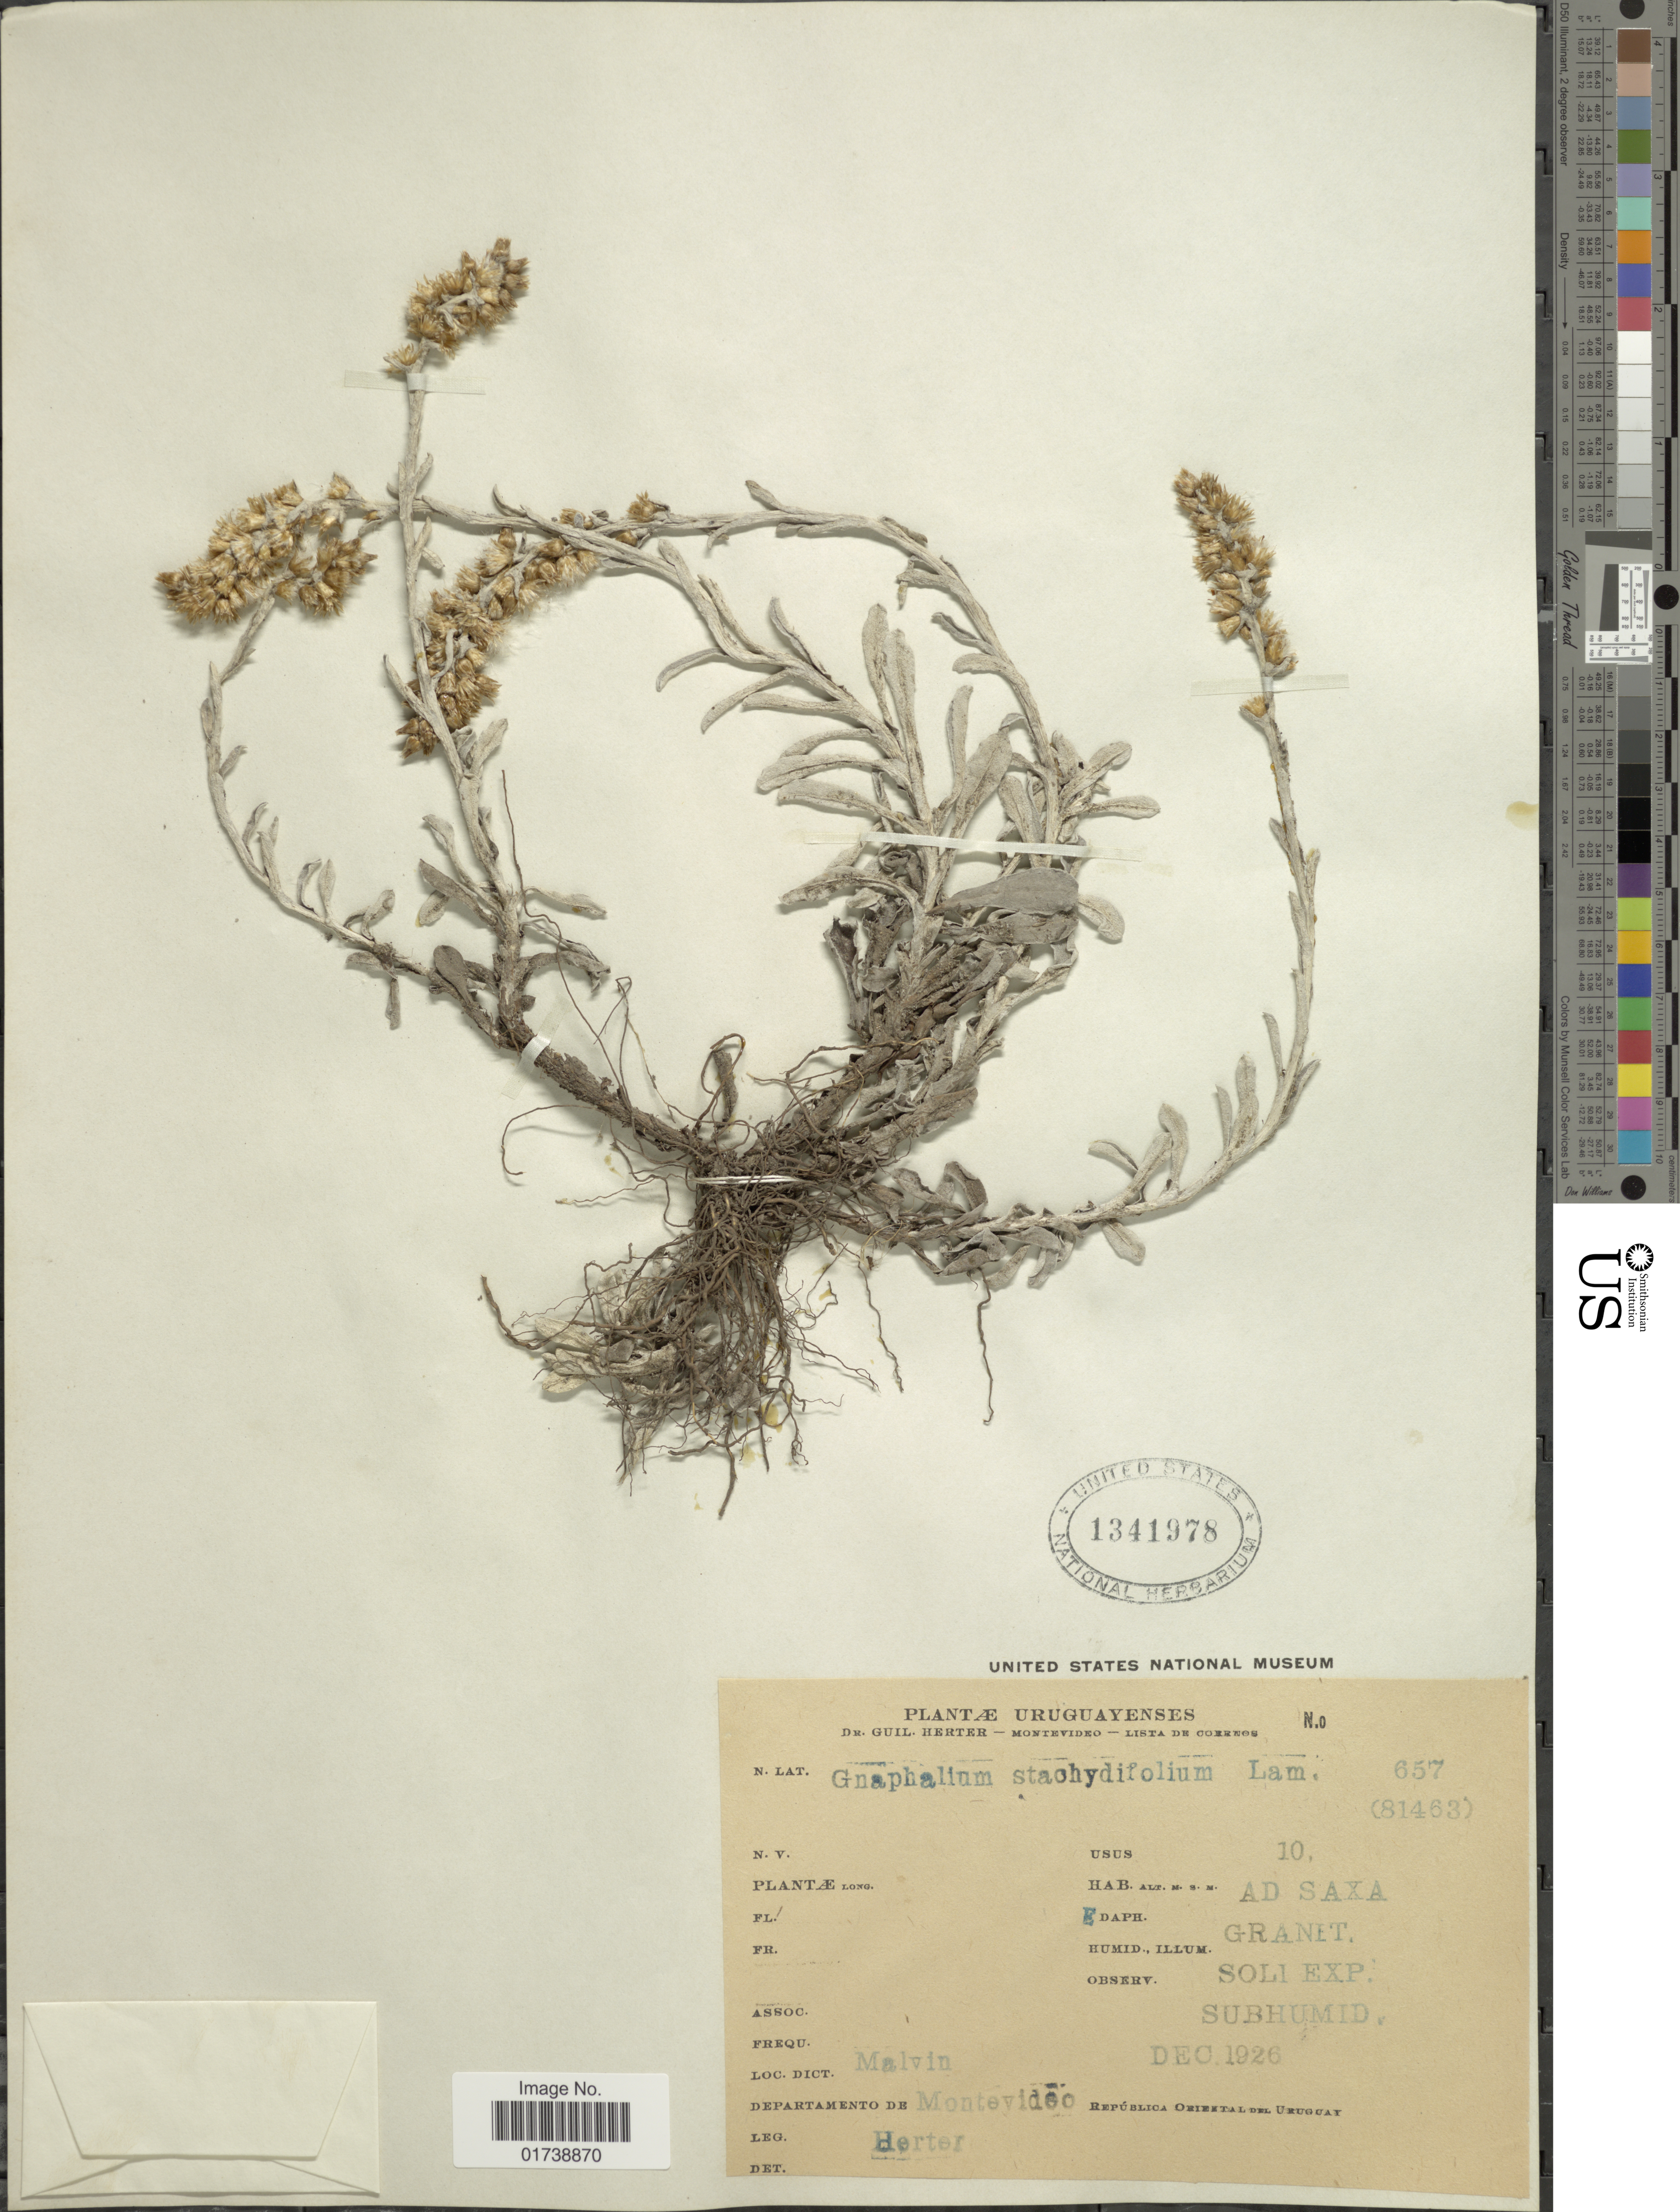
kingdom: Plantae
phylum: Tracheophyta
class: Magnoliopsida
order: Asterales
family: Asteraceae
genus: Gamochaeta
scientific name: Gamochaeta stachydifolia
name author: (Lam.) Cabrera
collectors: Herter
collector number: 657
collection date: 1926-12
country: Uruguay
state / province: Montevideo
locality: Malvin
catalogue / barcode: US 1341978